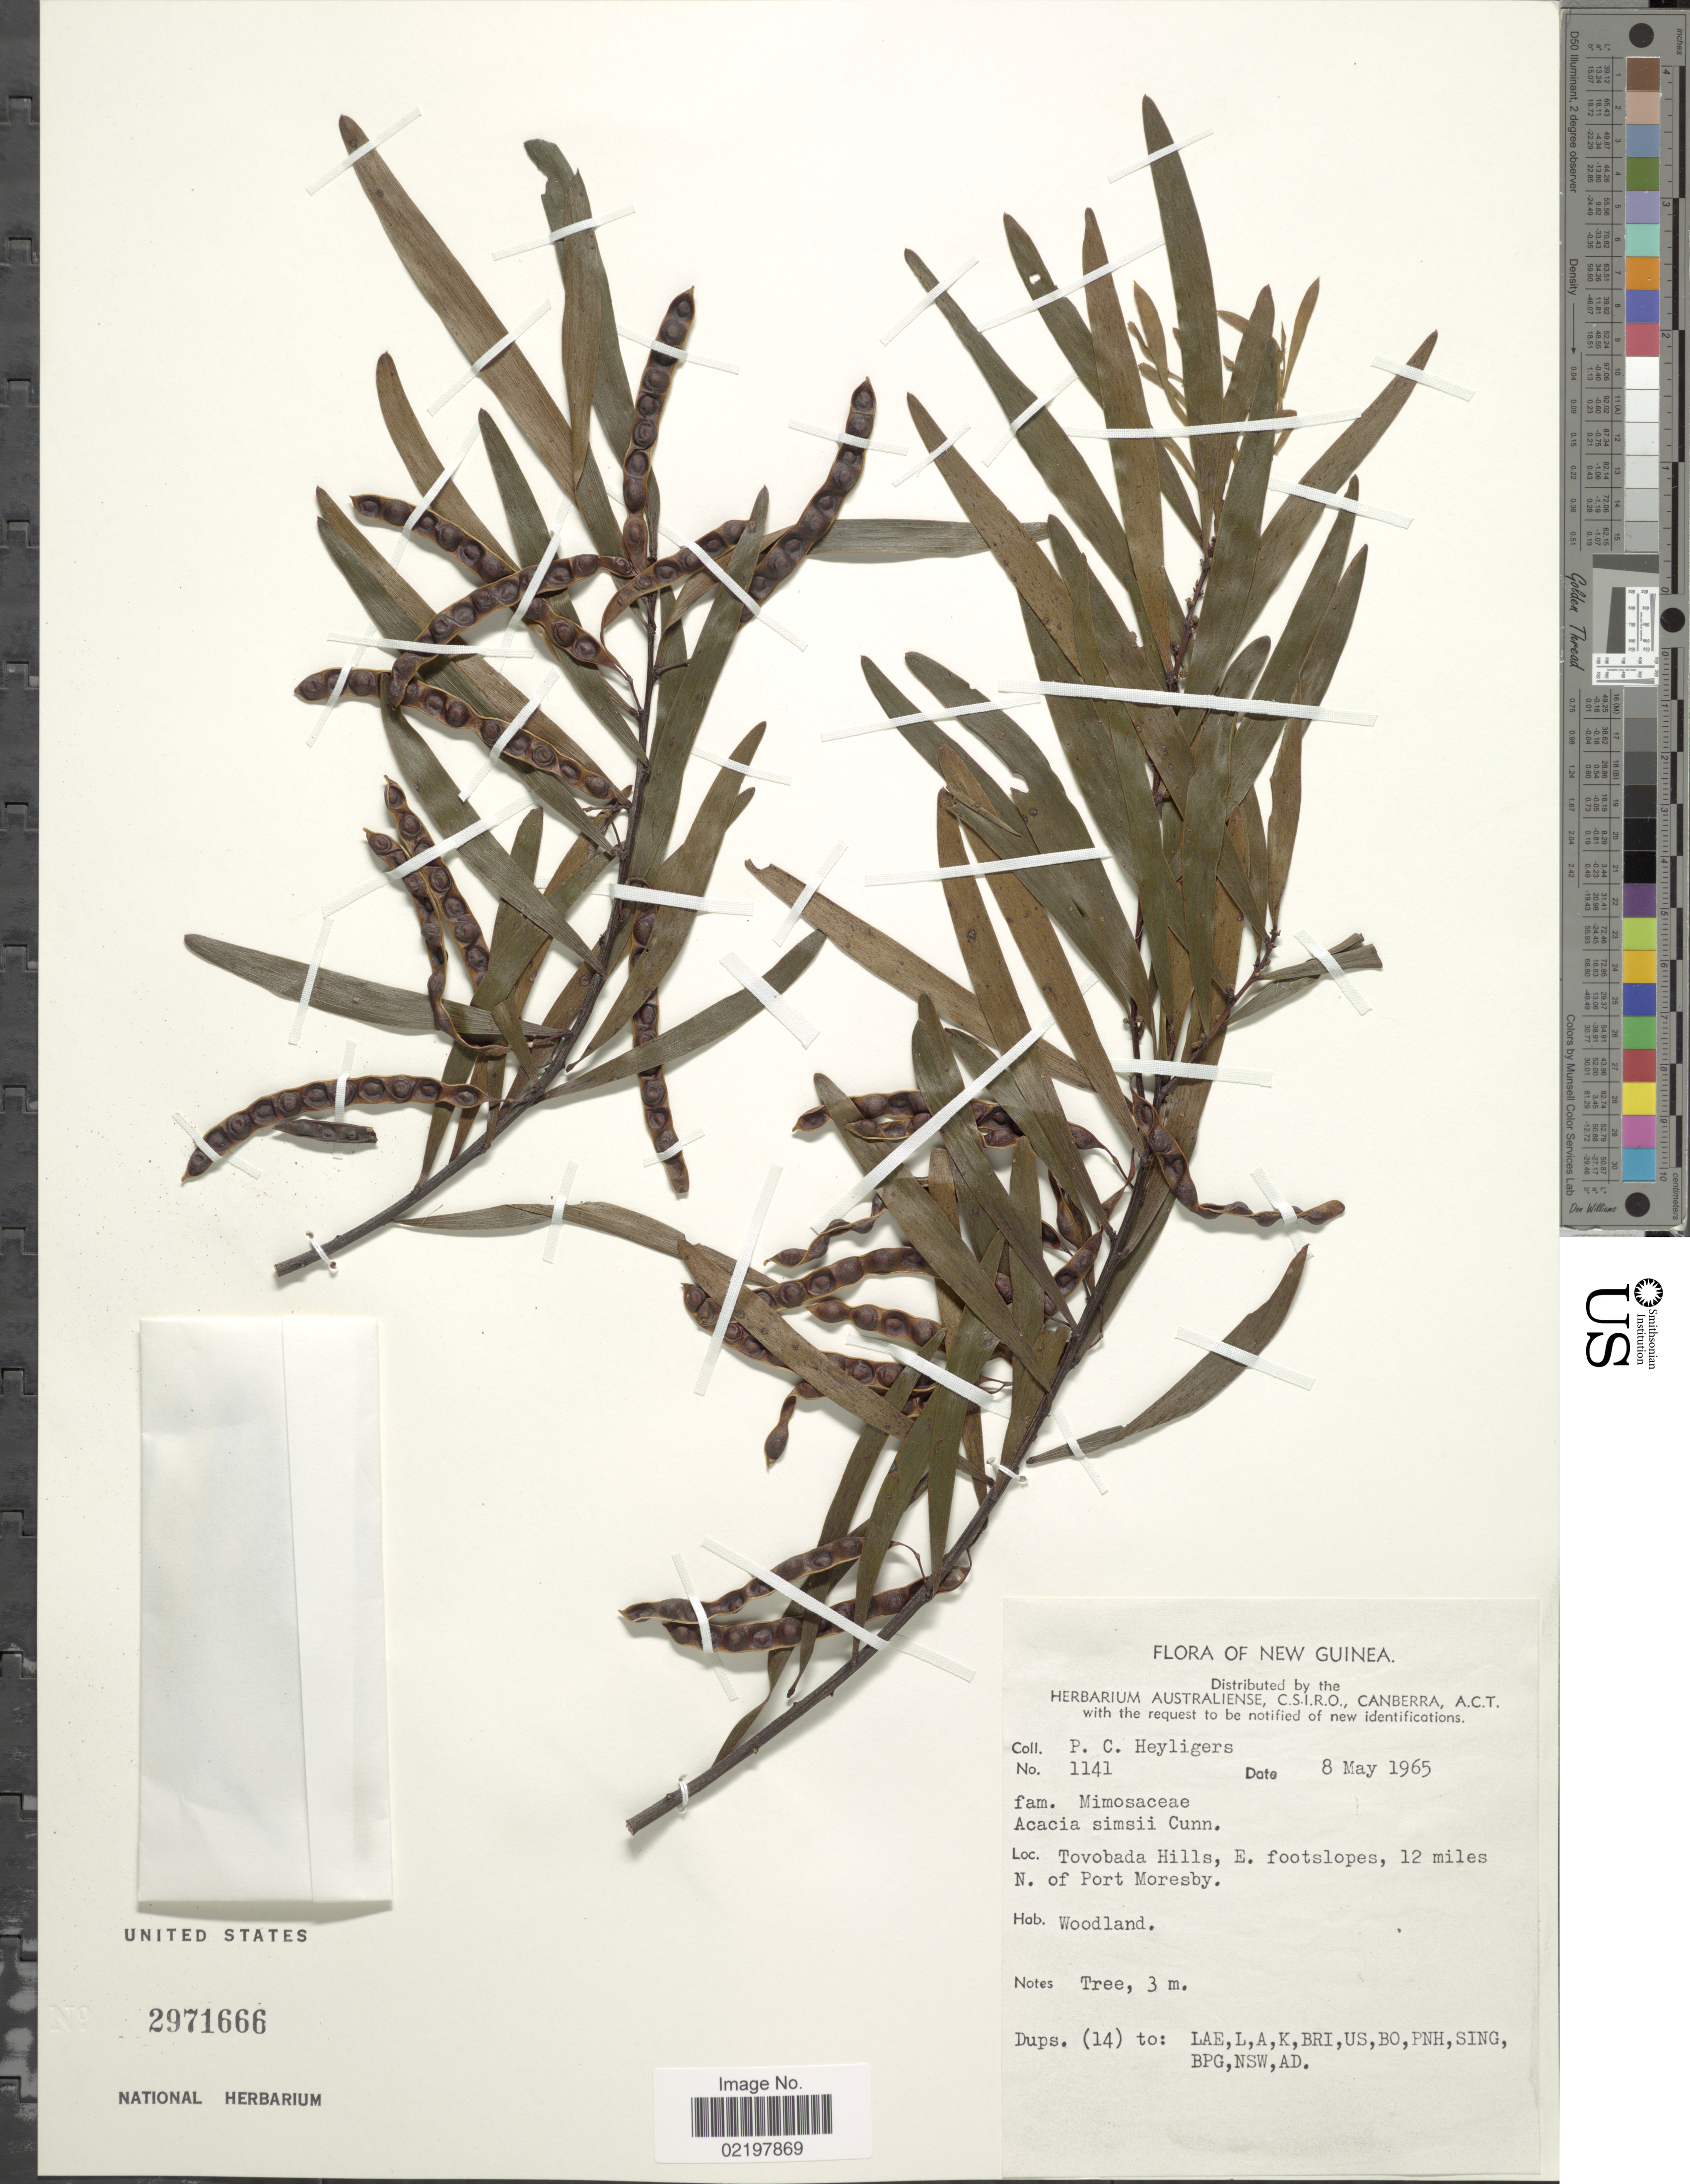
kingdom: Plantae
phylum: Tracheophyta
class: Magnoliopsida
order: Fabales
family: Fabaceae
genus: Acacia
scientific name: Acacia simsii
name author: Benth.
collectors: P. Heyligers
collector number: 1141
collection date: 1965-05-08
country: Papua New Guinea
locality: New Guinea, Tovobada Hills, E. footslopes, 12 miles N. of Port Moresby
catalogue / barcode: US 2971666